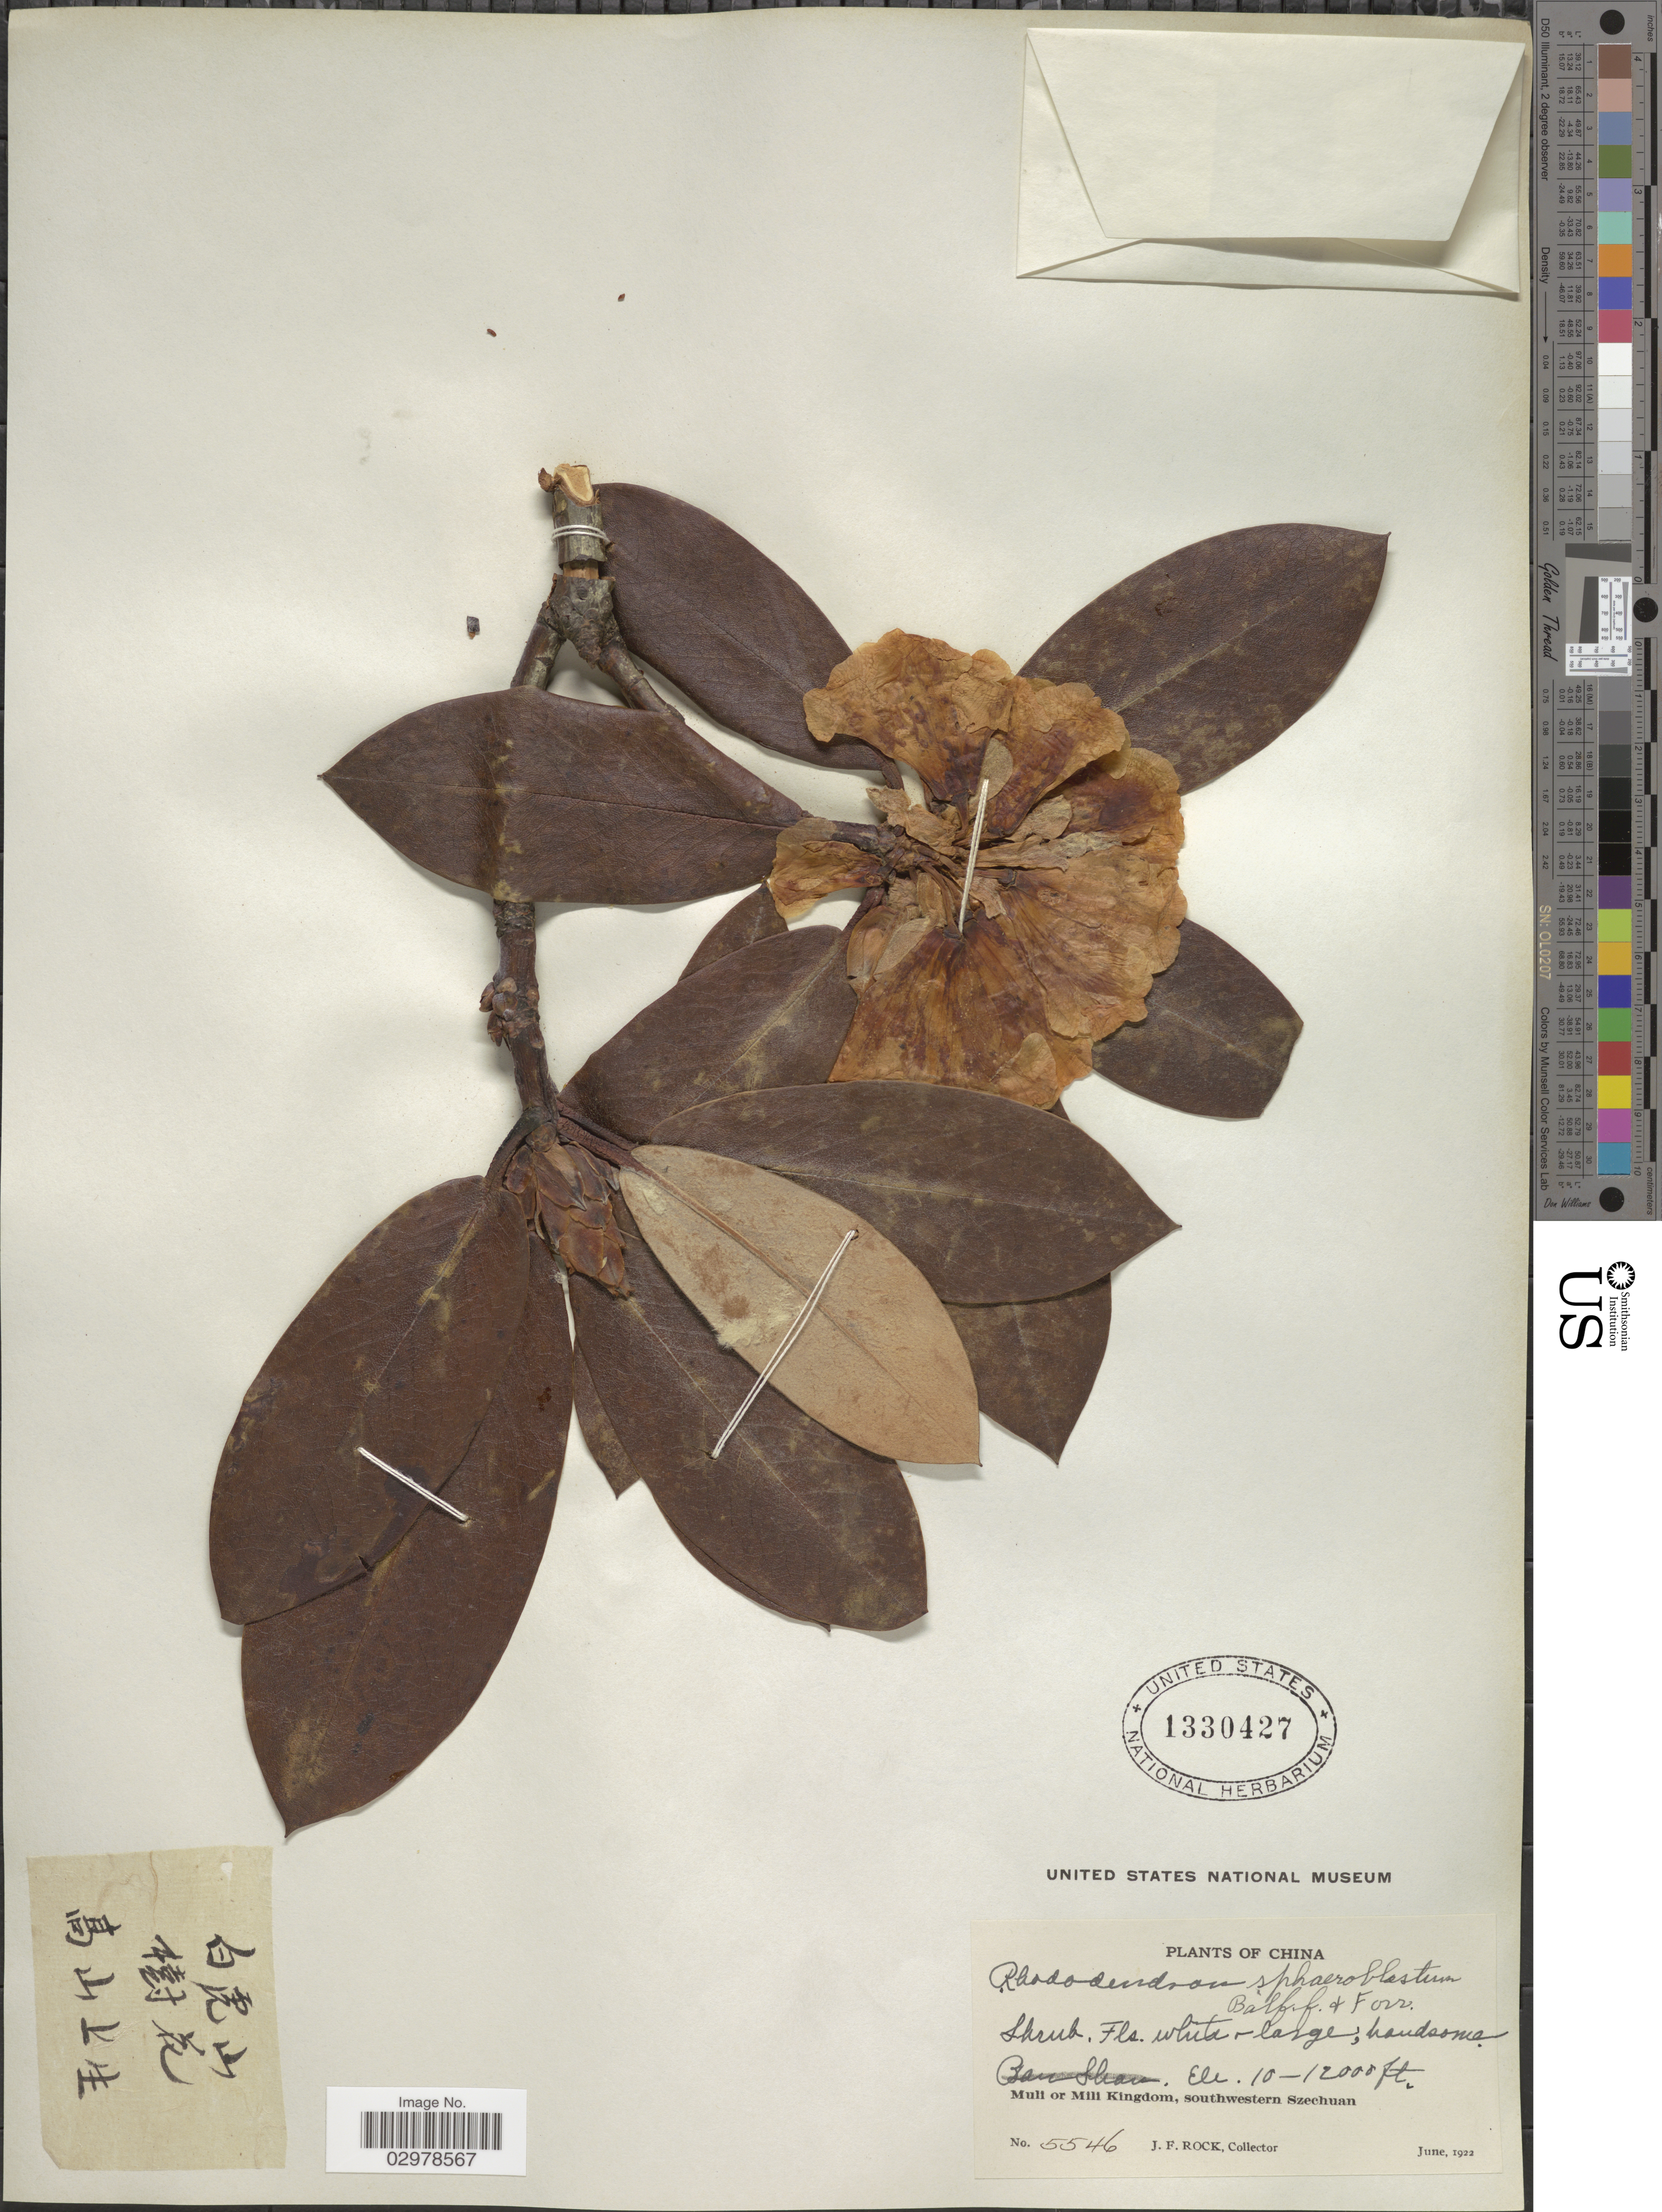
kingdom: Plantae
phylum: Tracheophyta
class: Magnoliopsida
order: Ericales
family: Ericaceae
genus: Rhododendron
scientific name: Rhododendron sphaeroblastum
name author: Balf. f. & Forrest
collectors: J. Rock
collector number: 5546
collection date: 1922-06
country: China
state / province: Sichuan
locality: Muli or Mili Kingdom, southwestern Szechuan.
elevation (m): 3048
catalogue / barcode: US 1130427